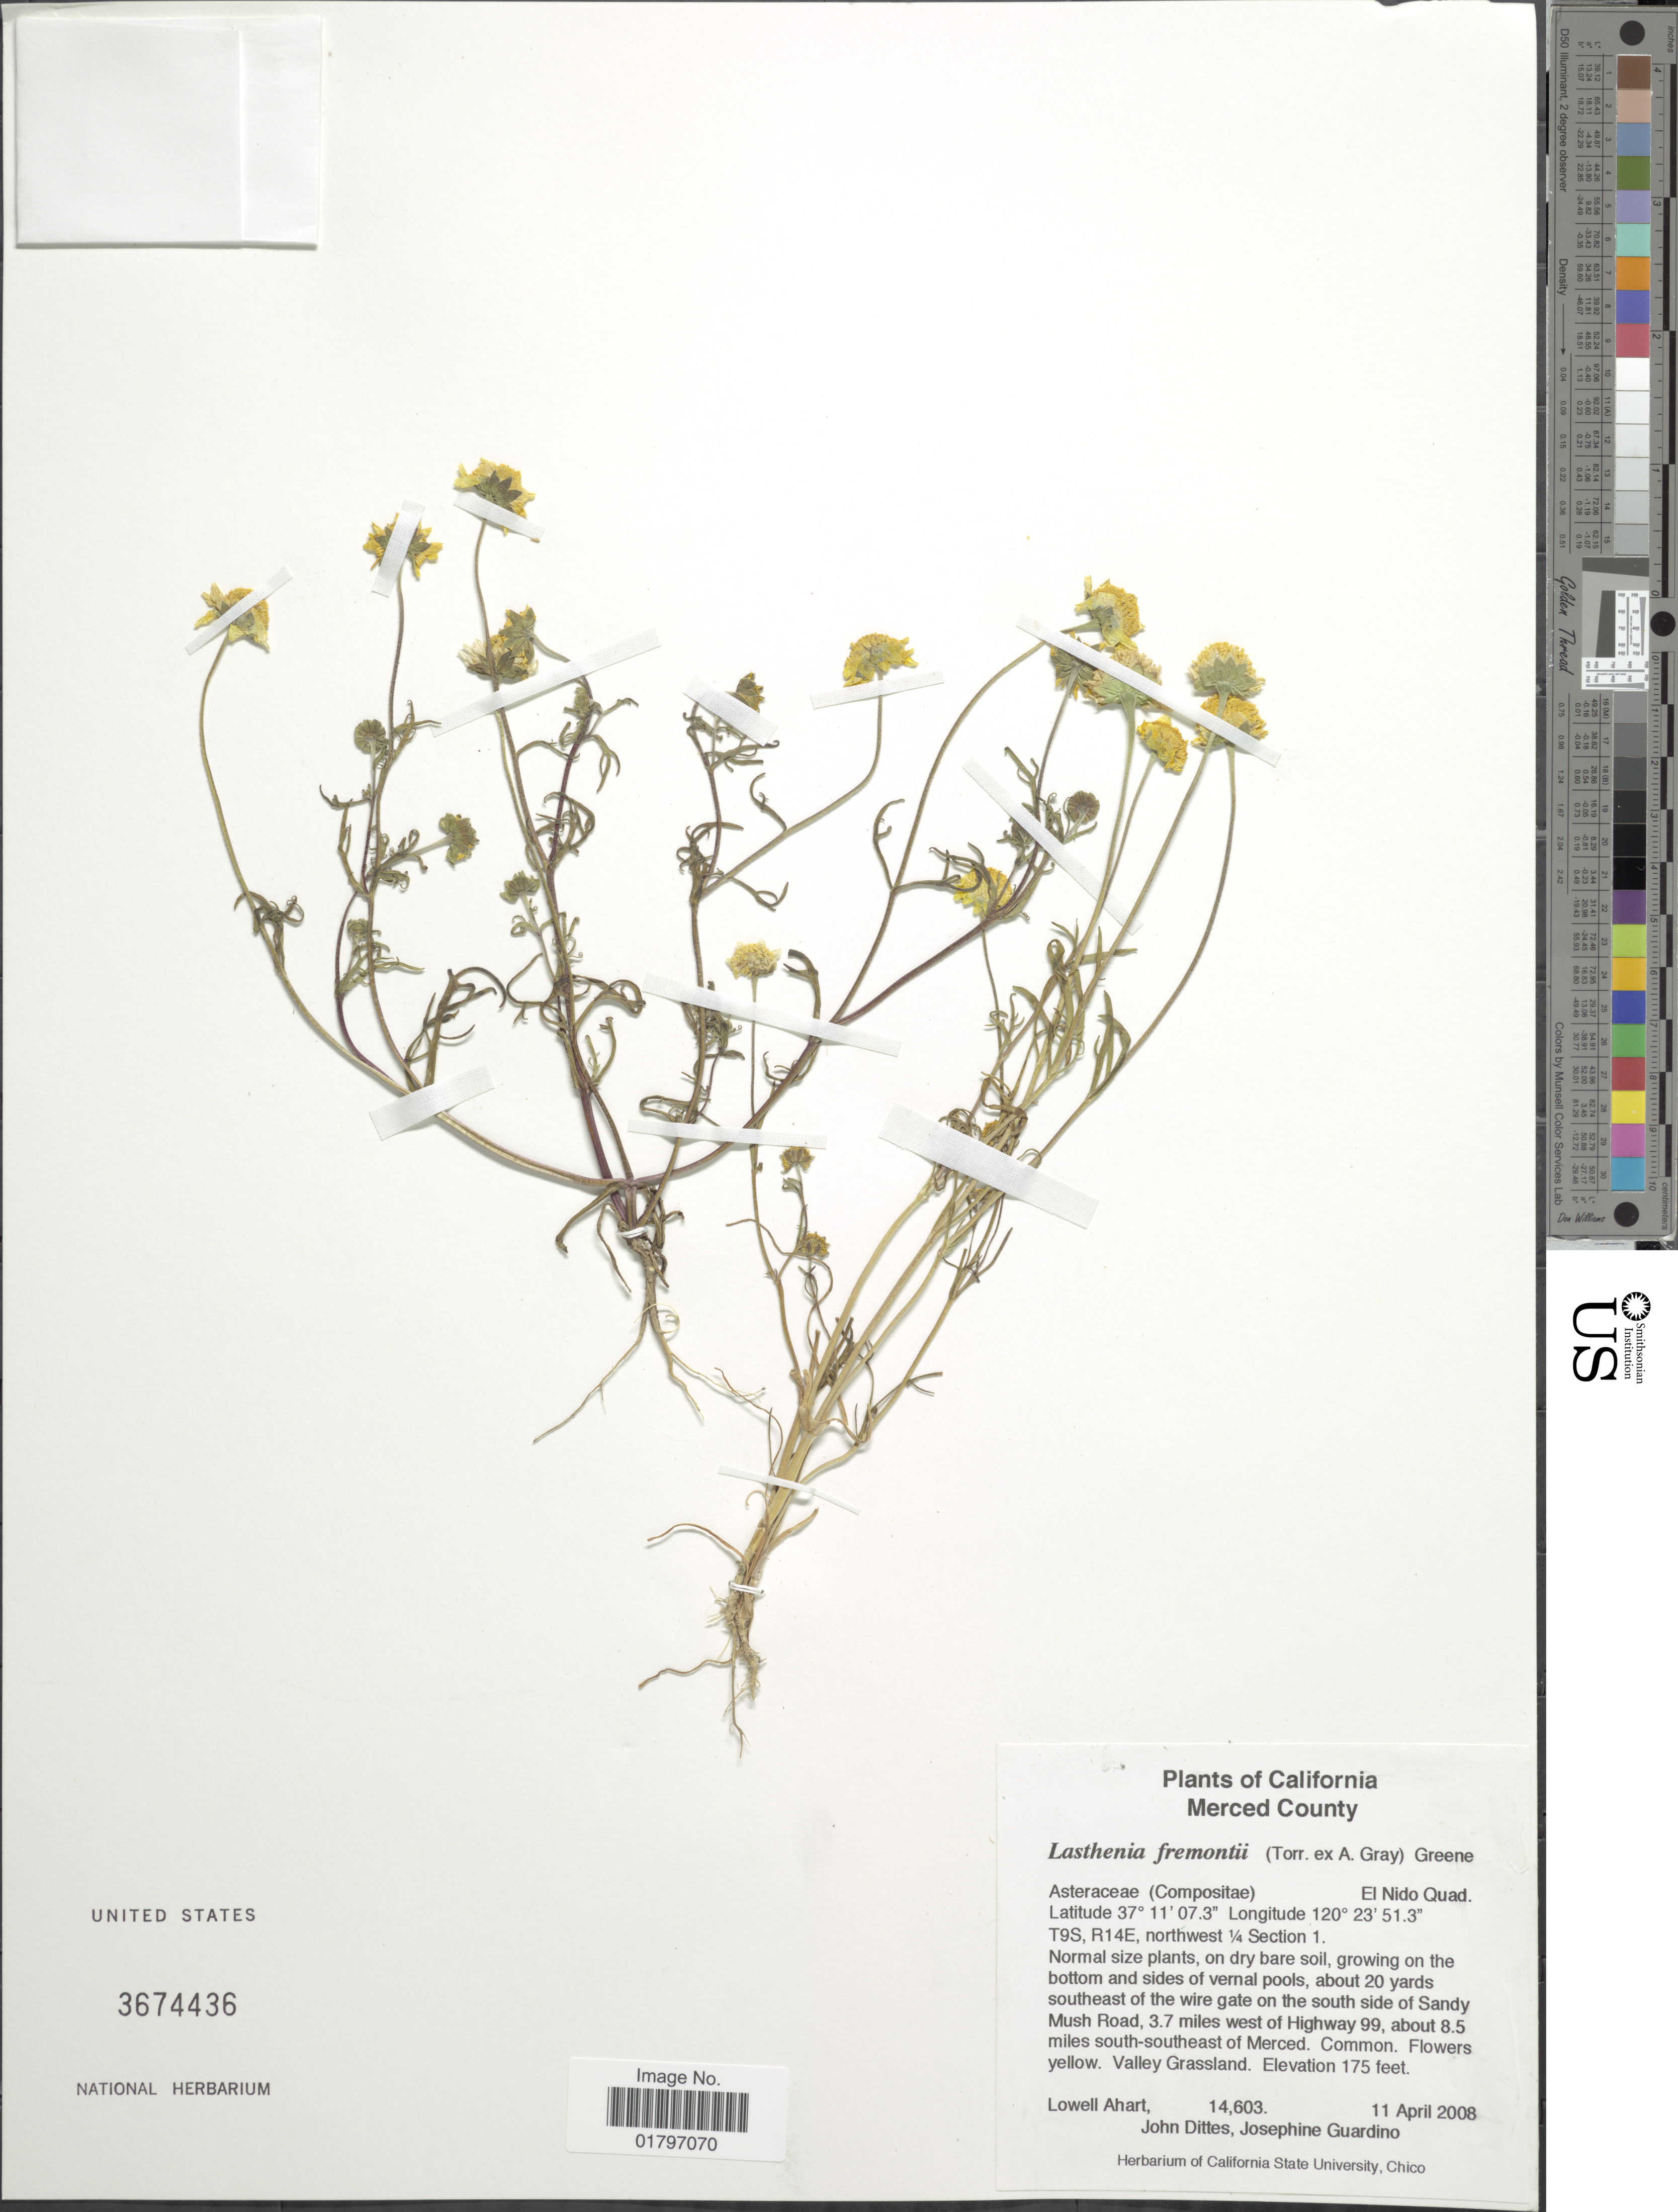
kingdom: Plantae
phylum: Tracheophyta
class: Magnoliopsida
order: Asterales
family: Asteraceae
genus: Lasthenia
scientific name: Lasthenia fremontii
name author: (Torr. ex A. Gray) Greene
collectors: L. Ahart, J. Dittes & J. Guardino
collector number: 14603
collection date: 2008-04-11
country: United States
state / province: California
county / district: Merced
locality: Merced County. T9S, R14E, northwest ¼ Section 1. About 20 yards southeast of the wire gate on the south side of Sandy Mush Road, 3.7 miles west of Highway 99, about 8.5 miles south-southeast of Merced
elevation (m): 53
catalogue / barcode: US 3674436